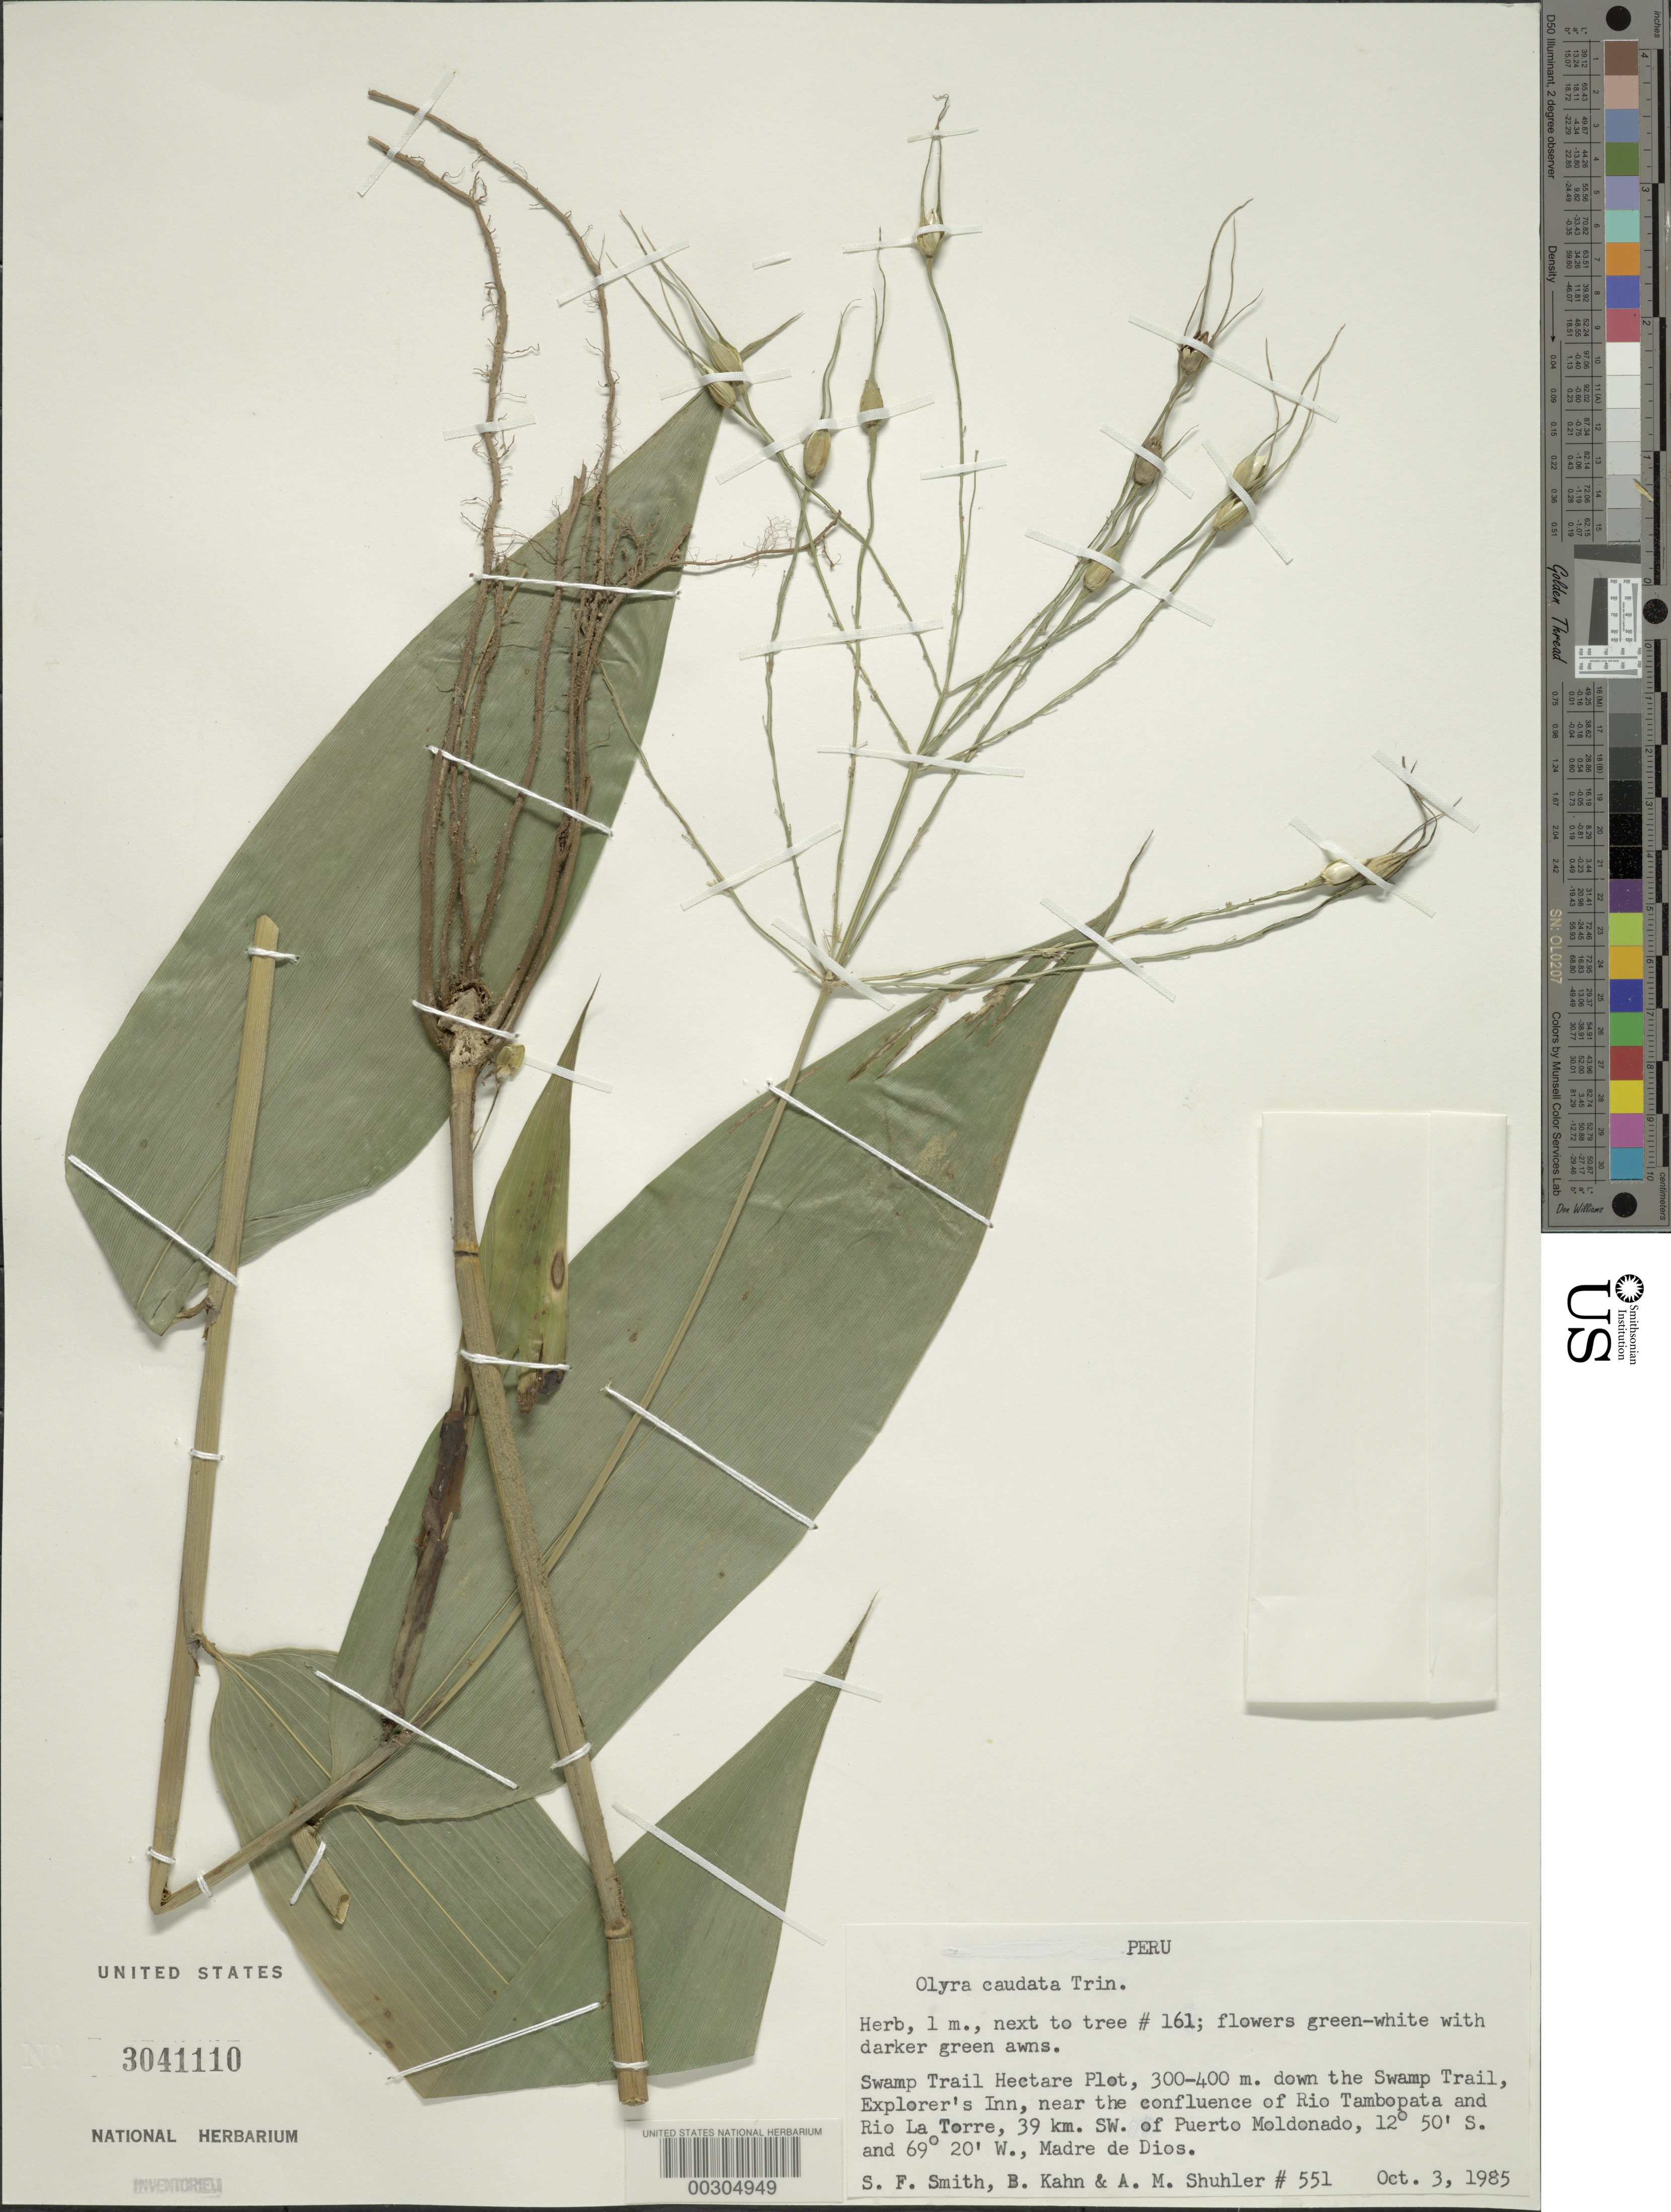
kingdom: Plantae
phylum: Tracheophyta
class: Liliopsida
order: Poales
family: Poaceae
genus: Olyra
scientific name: Olyra caudata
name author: Trin.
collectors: S.F. Smith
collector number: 551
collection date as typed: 03 Oct 1985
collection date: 1985-10-03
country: Peru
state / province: Madre de Dios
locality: Río Tambopata / Río La Torre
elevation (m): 300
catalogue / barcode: US 3041110